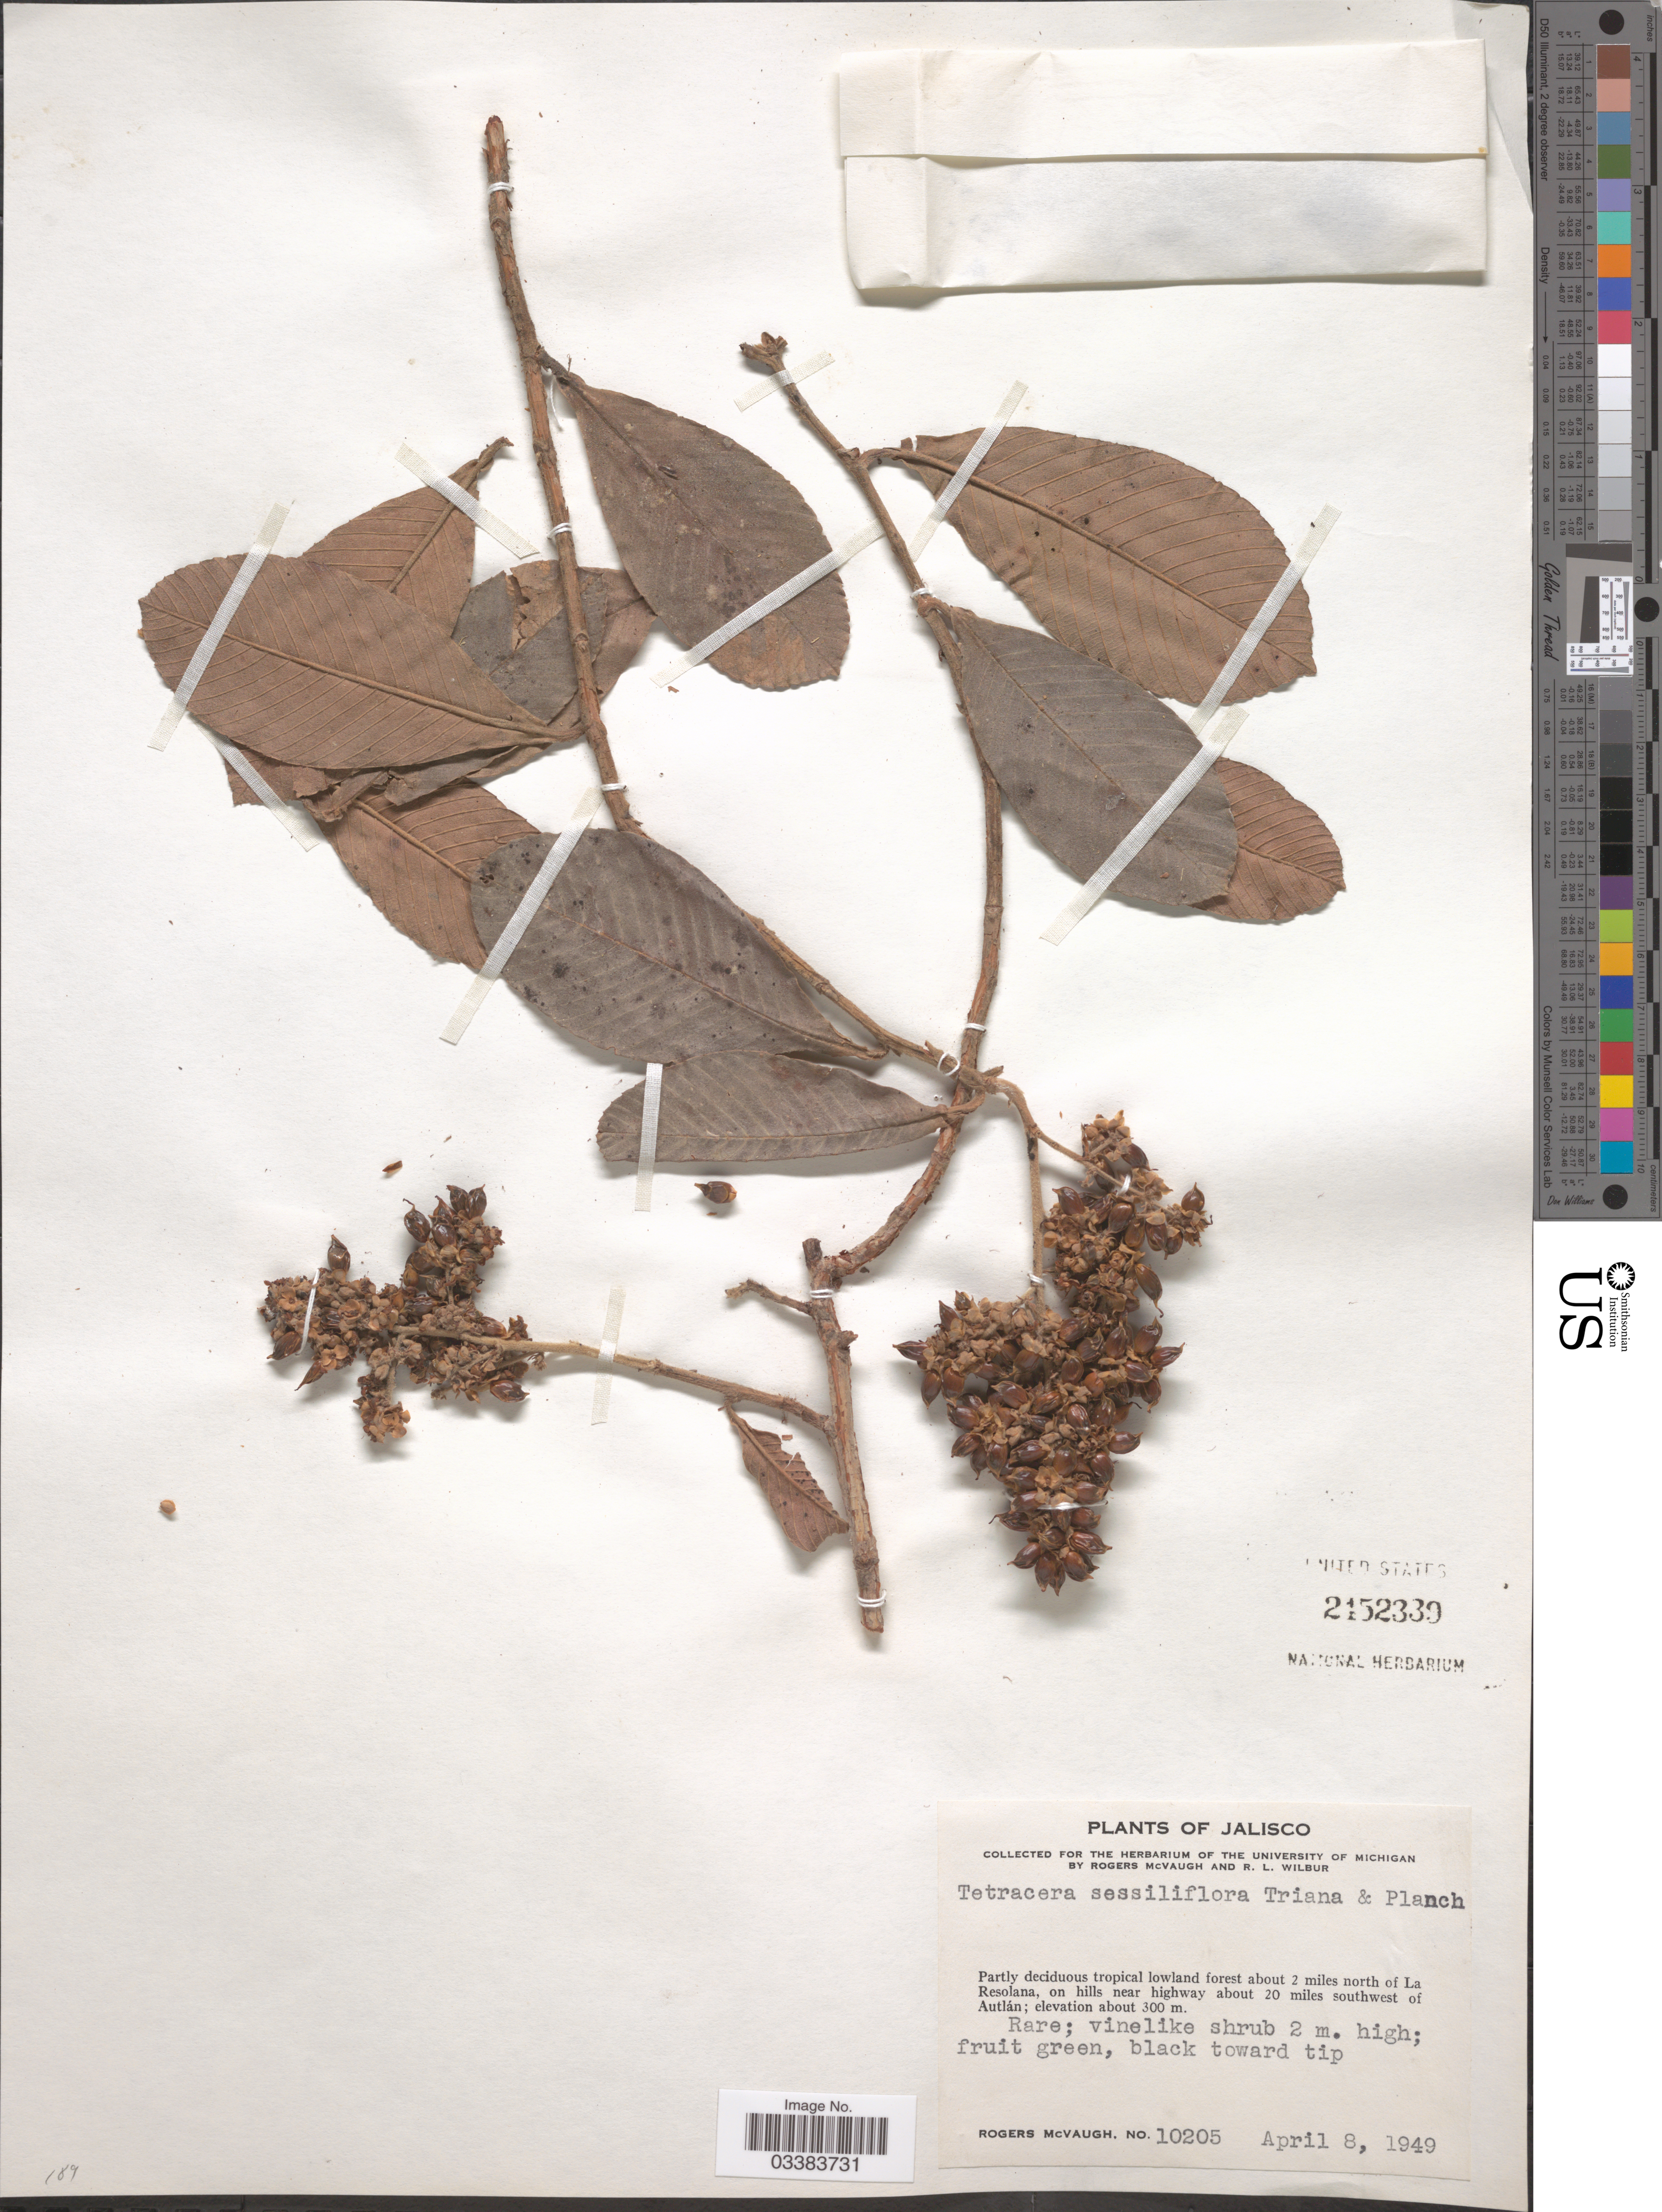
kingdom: Plantae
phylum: Tracheophyta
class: Magnoliopsida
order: Dilleniales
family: Dilleniaceae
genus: Tetracera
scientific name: Tetracera sessiliflora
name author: Triana & Planch.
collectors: R. McVaugh & R. L. Wilbur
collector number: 10205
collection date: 1949-04-08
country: Mexico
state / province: Jalisco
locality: Partly deciduous tropical forest about 2 miles north of La Resolana, on hills near highway about 20 miles southwest of Autlán.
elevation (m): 300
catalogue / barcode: US 2152339